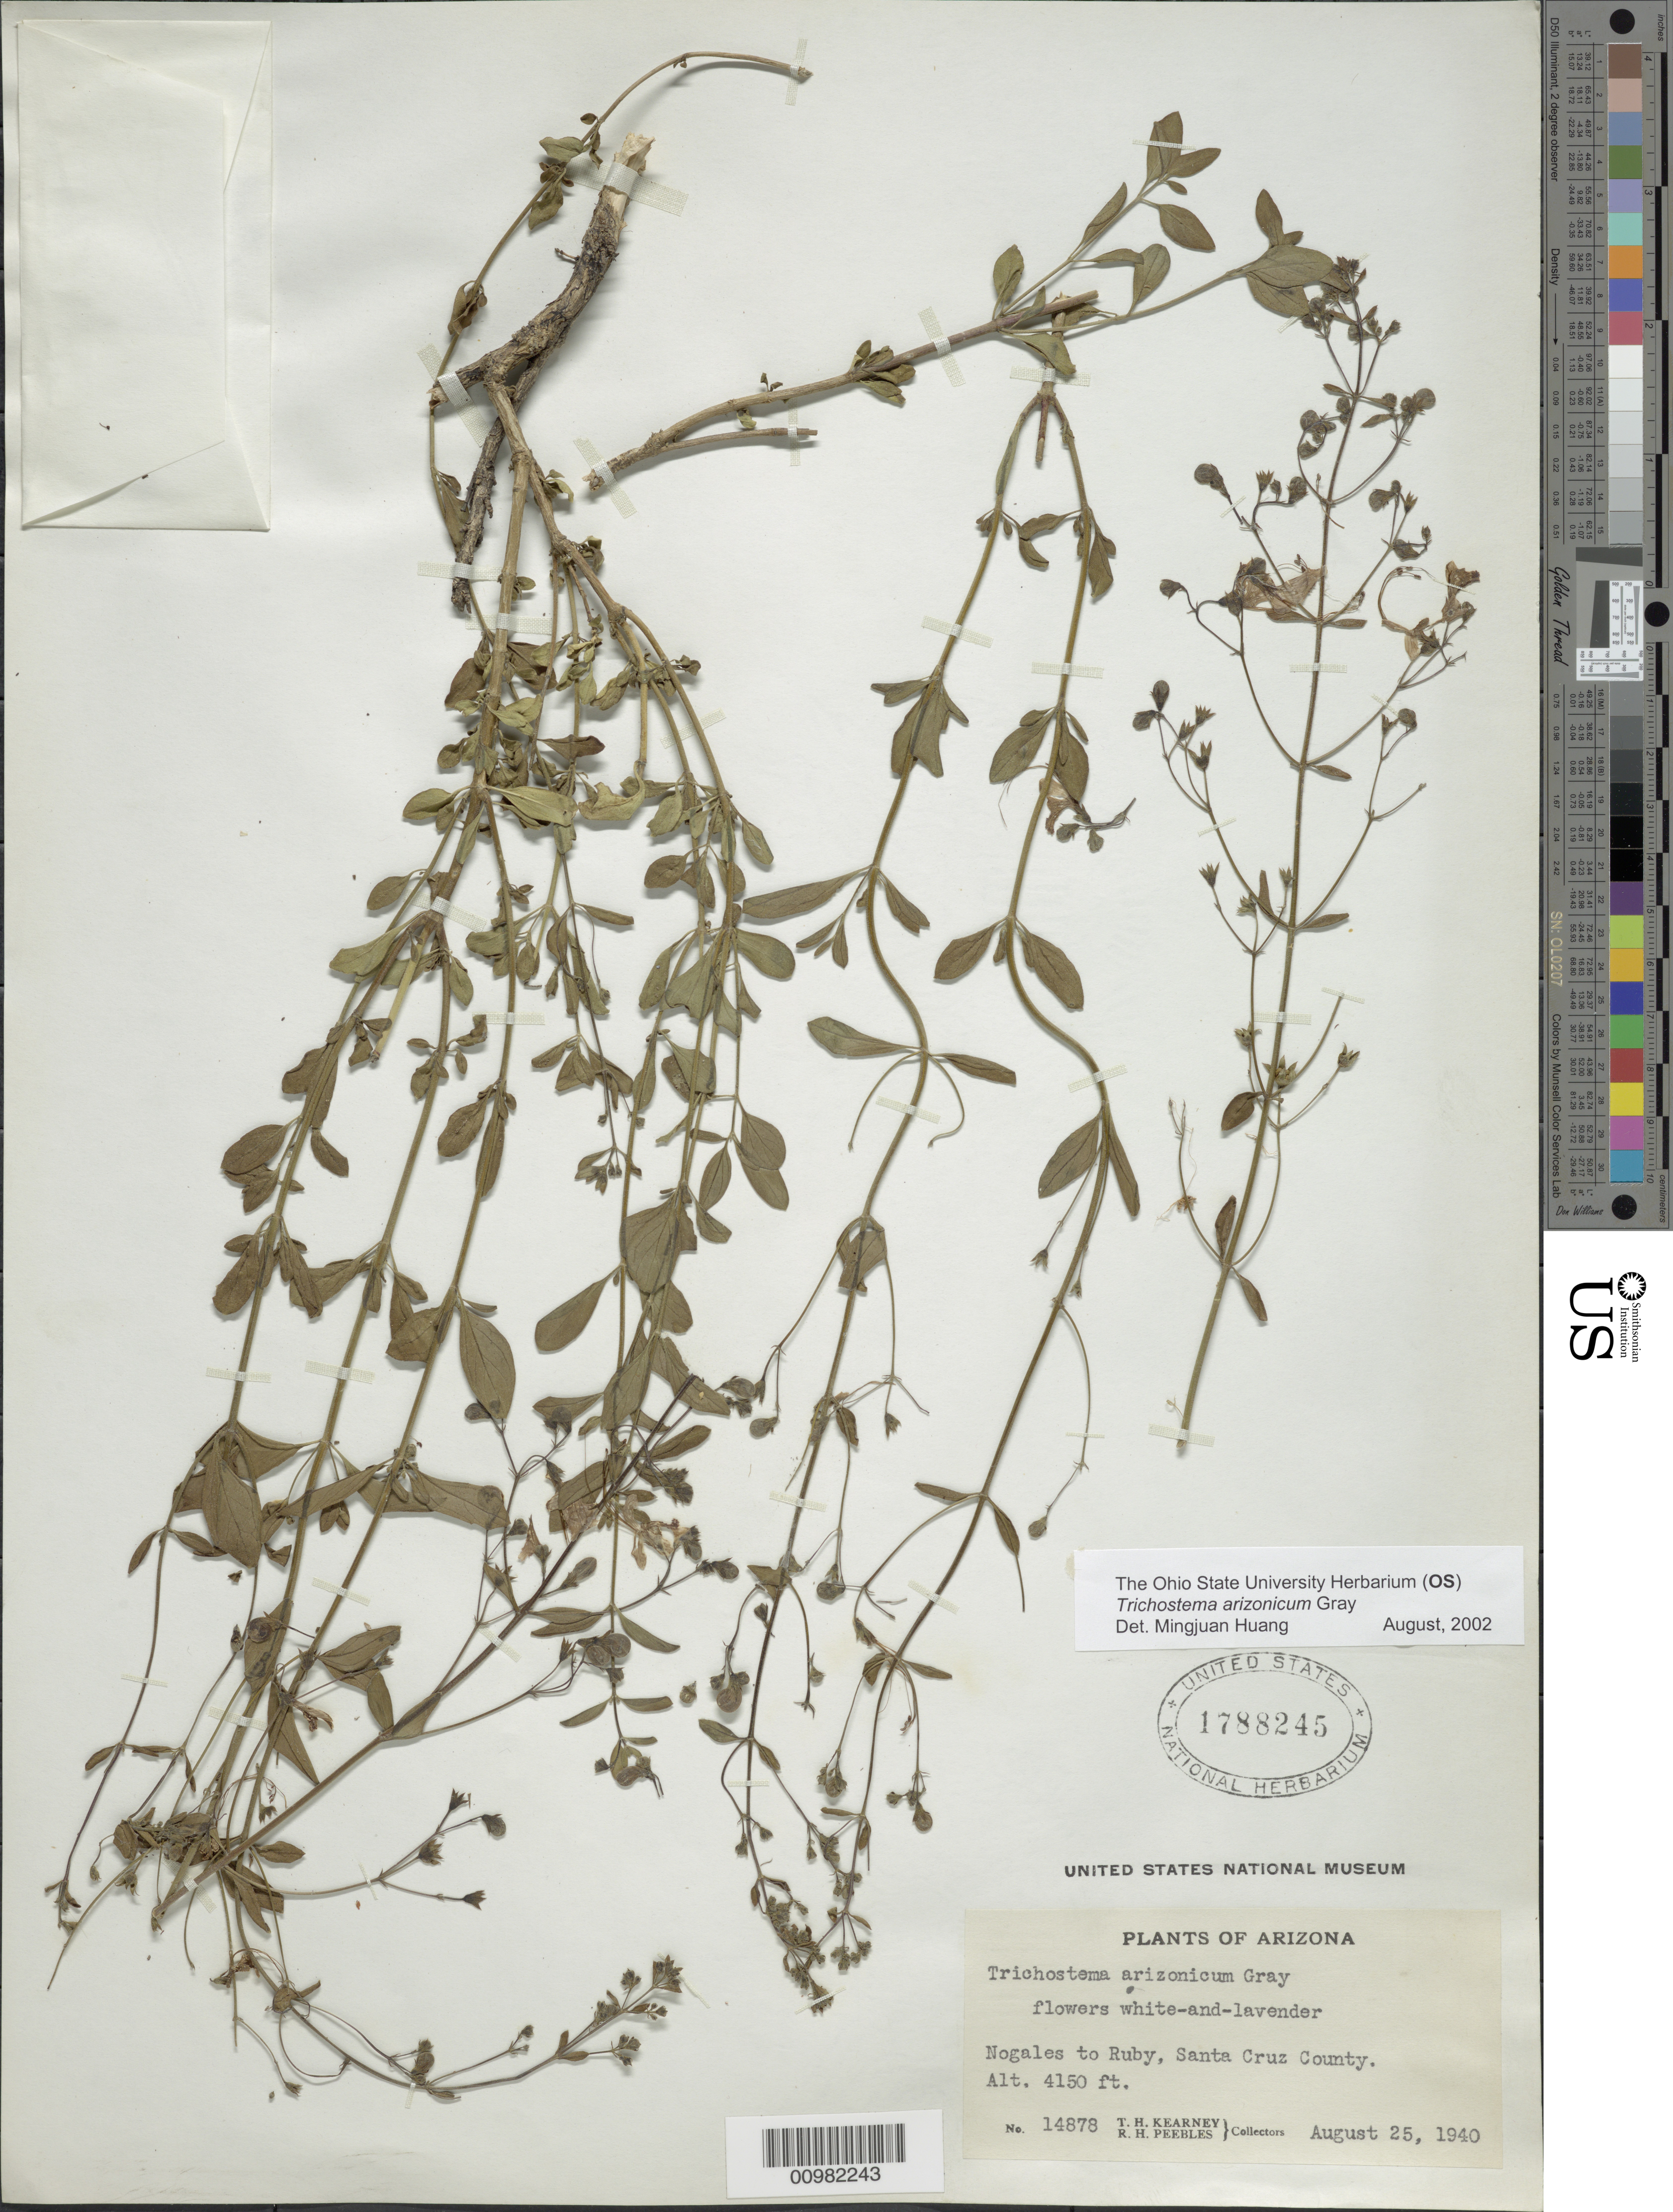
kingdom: Plantae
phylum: Tracheophyta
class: Magnoliopsida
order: Lamiales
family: Lamiaceae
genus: Trichostema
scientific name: Trichostema arizonicum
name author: A. Gray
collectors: T. H. Kearney & R. H. Peebles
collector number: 14878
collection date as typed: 25 Aug 1940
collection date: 1940-08-25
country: United States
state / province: Arizona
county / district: Santa Cruz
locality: Nogales to Ruby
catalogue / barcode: US 1788245